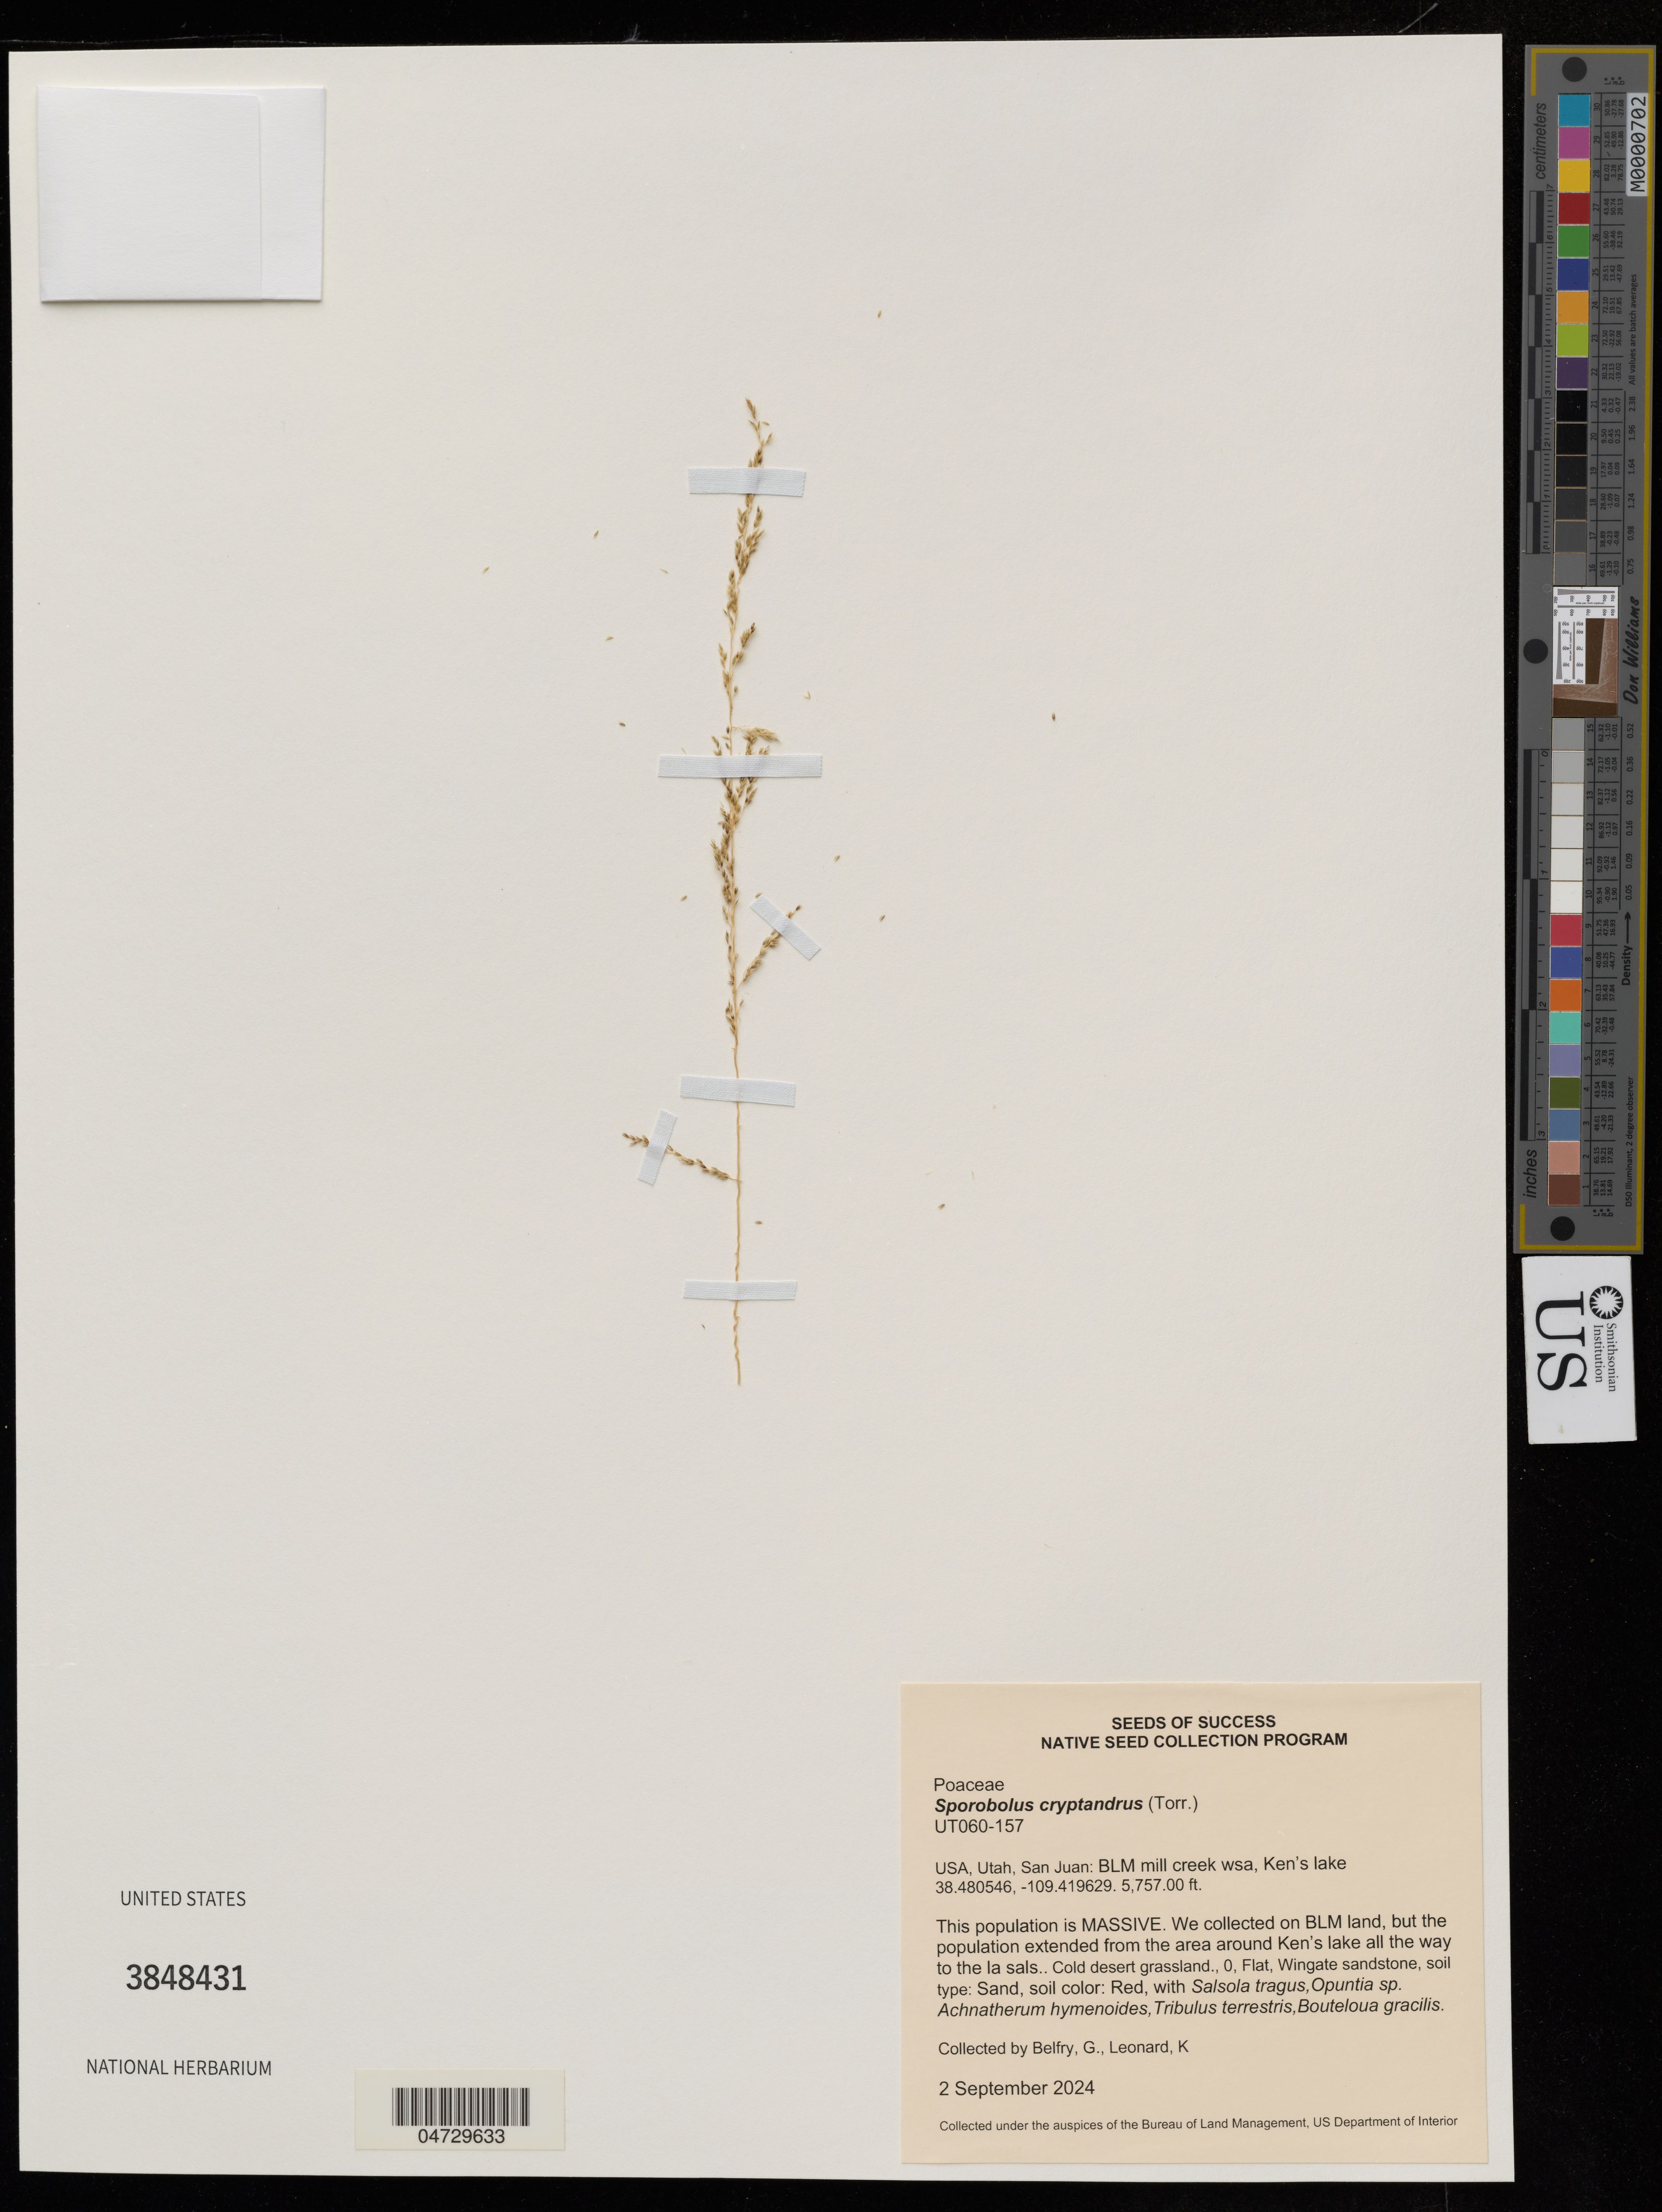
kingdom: Plantae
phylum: Tracheophyta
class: Liliopsida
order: Poales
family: Poaceae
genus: Sporobolus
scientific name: Sporobolus cryptandrus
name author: (Torr.) A. Gray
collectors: G. Belfry & K. Leonard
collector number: UT060-157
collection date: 2024-09-02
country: United States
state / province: Utah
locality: San Juan: BLM mill creek wsa, Ken's lake.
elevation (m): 1755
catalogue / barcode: US 3848431